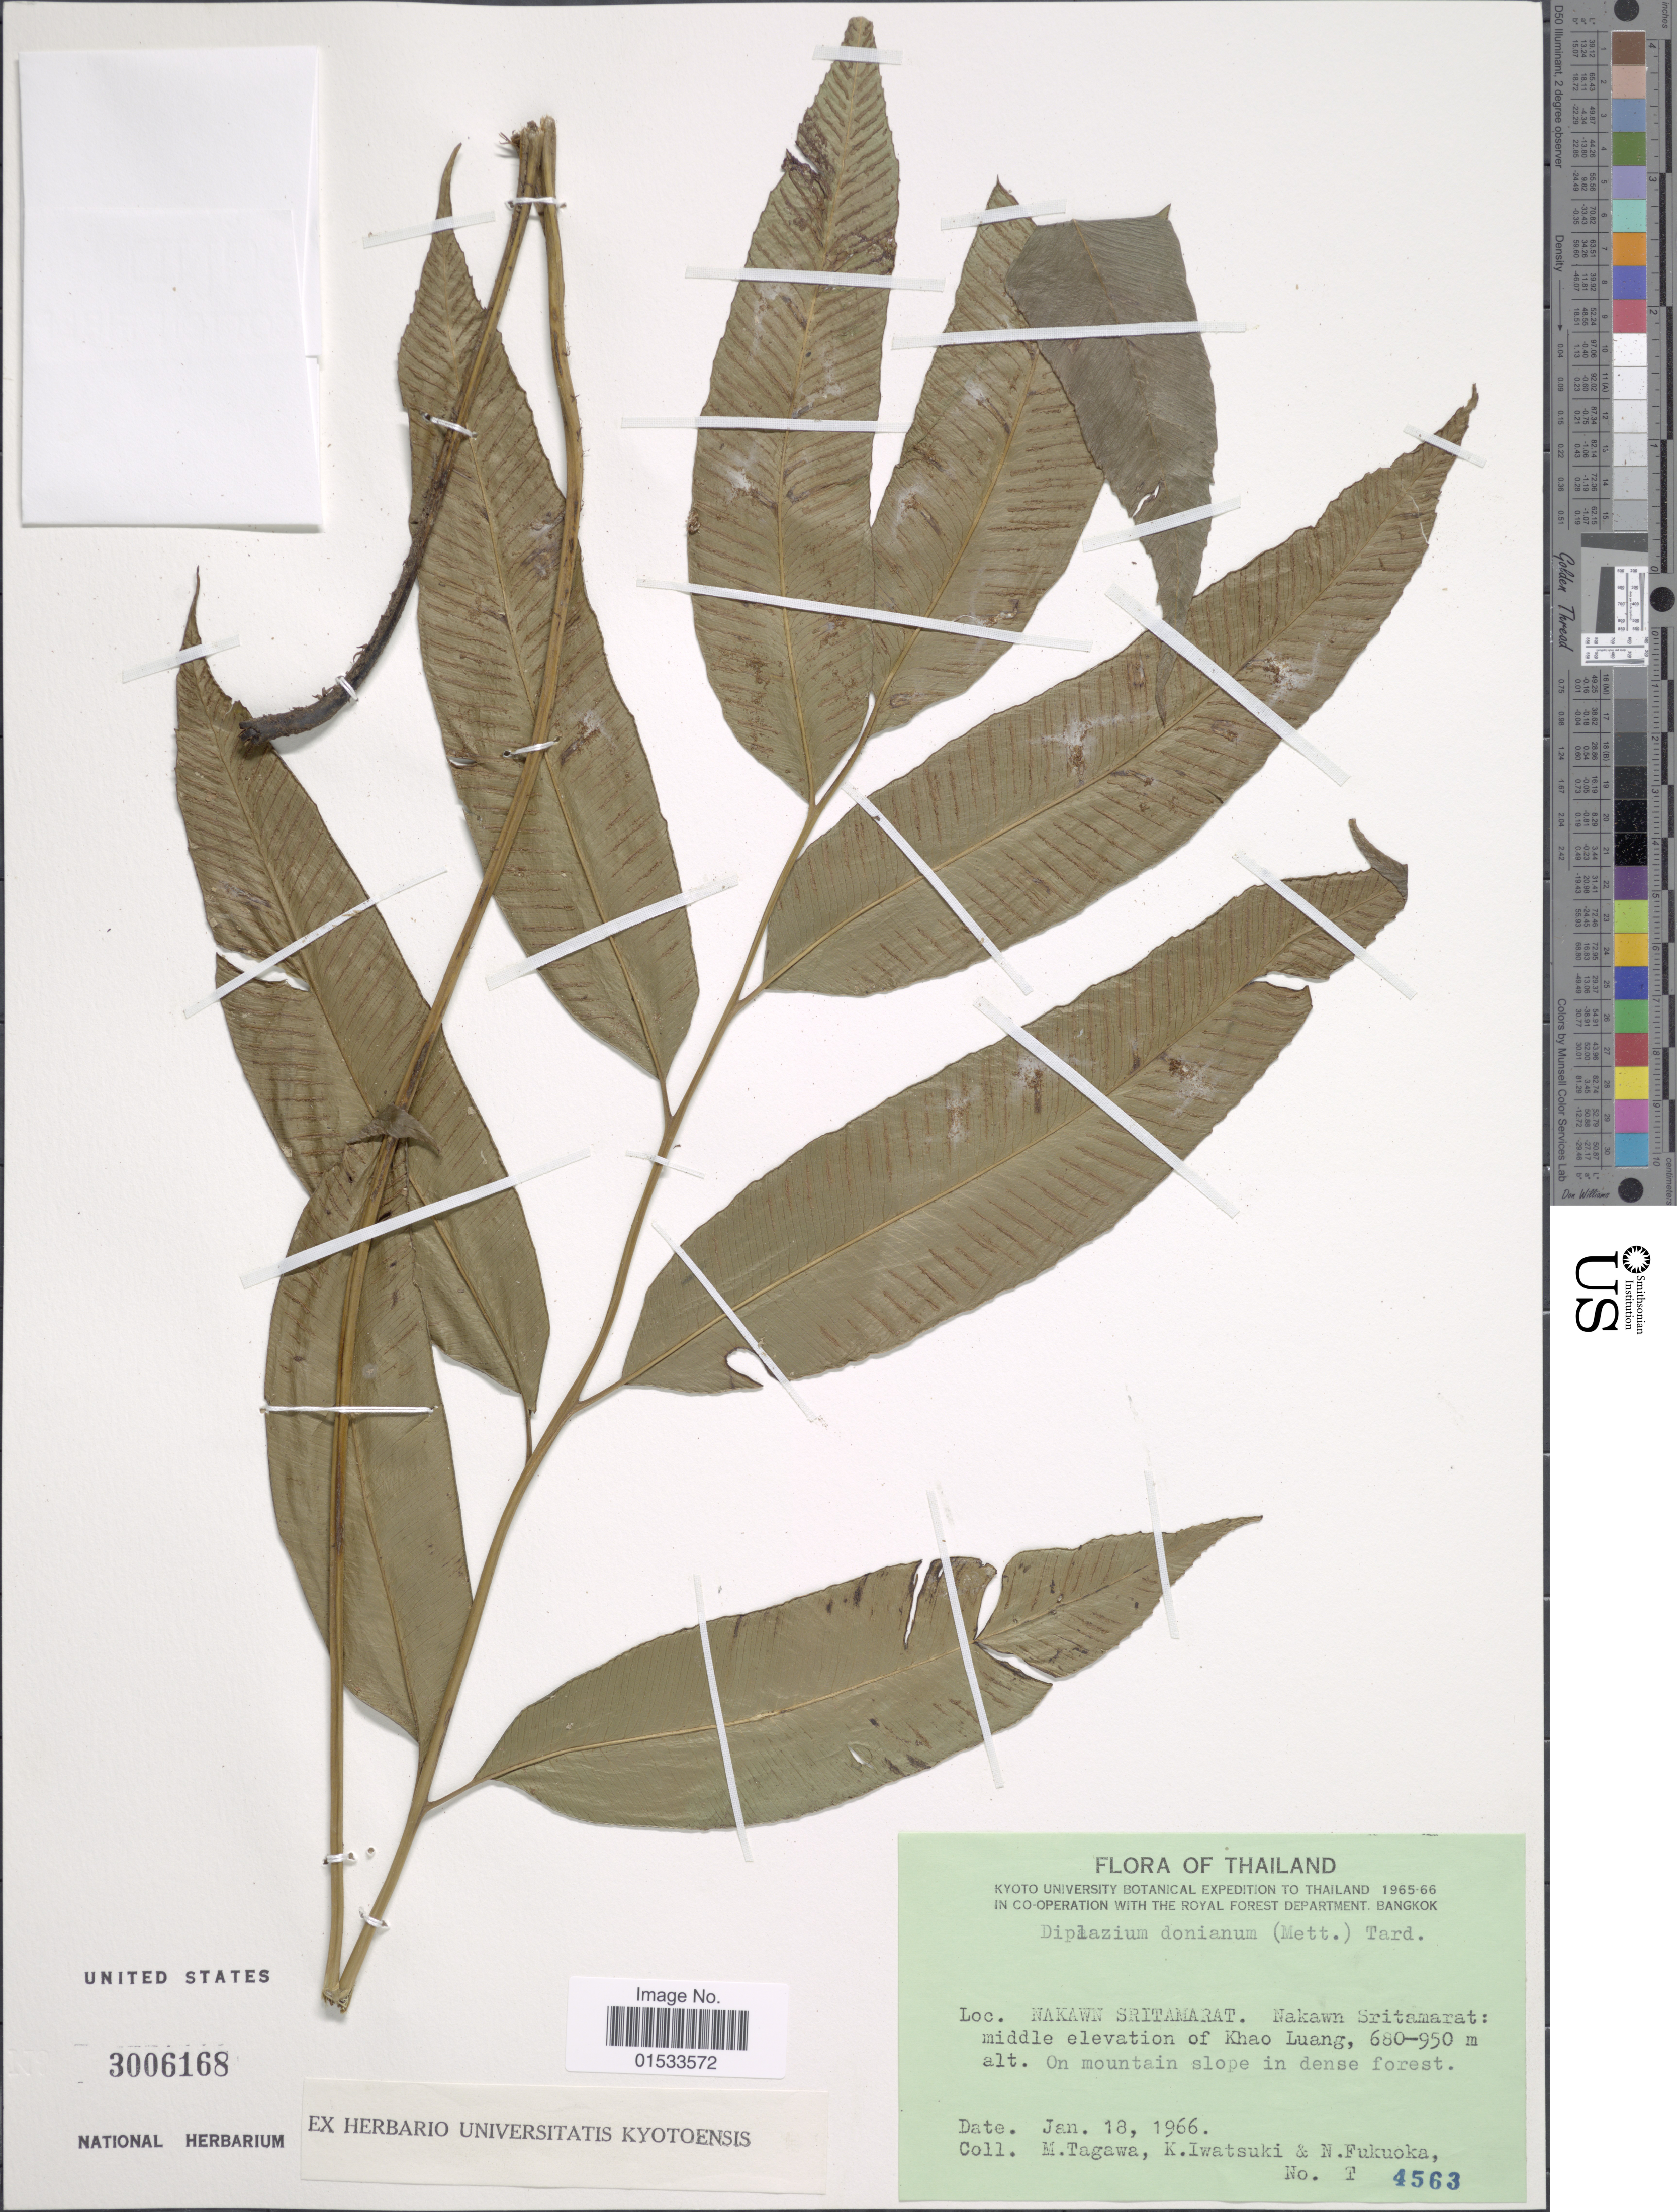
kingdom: Plantae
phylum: Tracheophyta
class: Polypodiopsida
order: Polypodiales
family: Athyriaceae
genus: Diplazium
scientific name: Diplazium donianum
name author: (Mett.) Tardieu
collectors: M. Tagawa & K. Iwatsuki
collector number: T 4563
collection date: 1966-01-18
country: Thailand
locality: Nakawn Sritamarat, middle elevation of Khao Luang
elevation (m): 680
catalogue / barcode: US 3006168